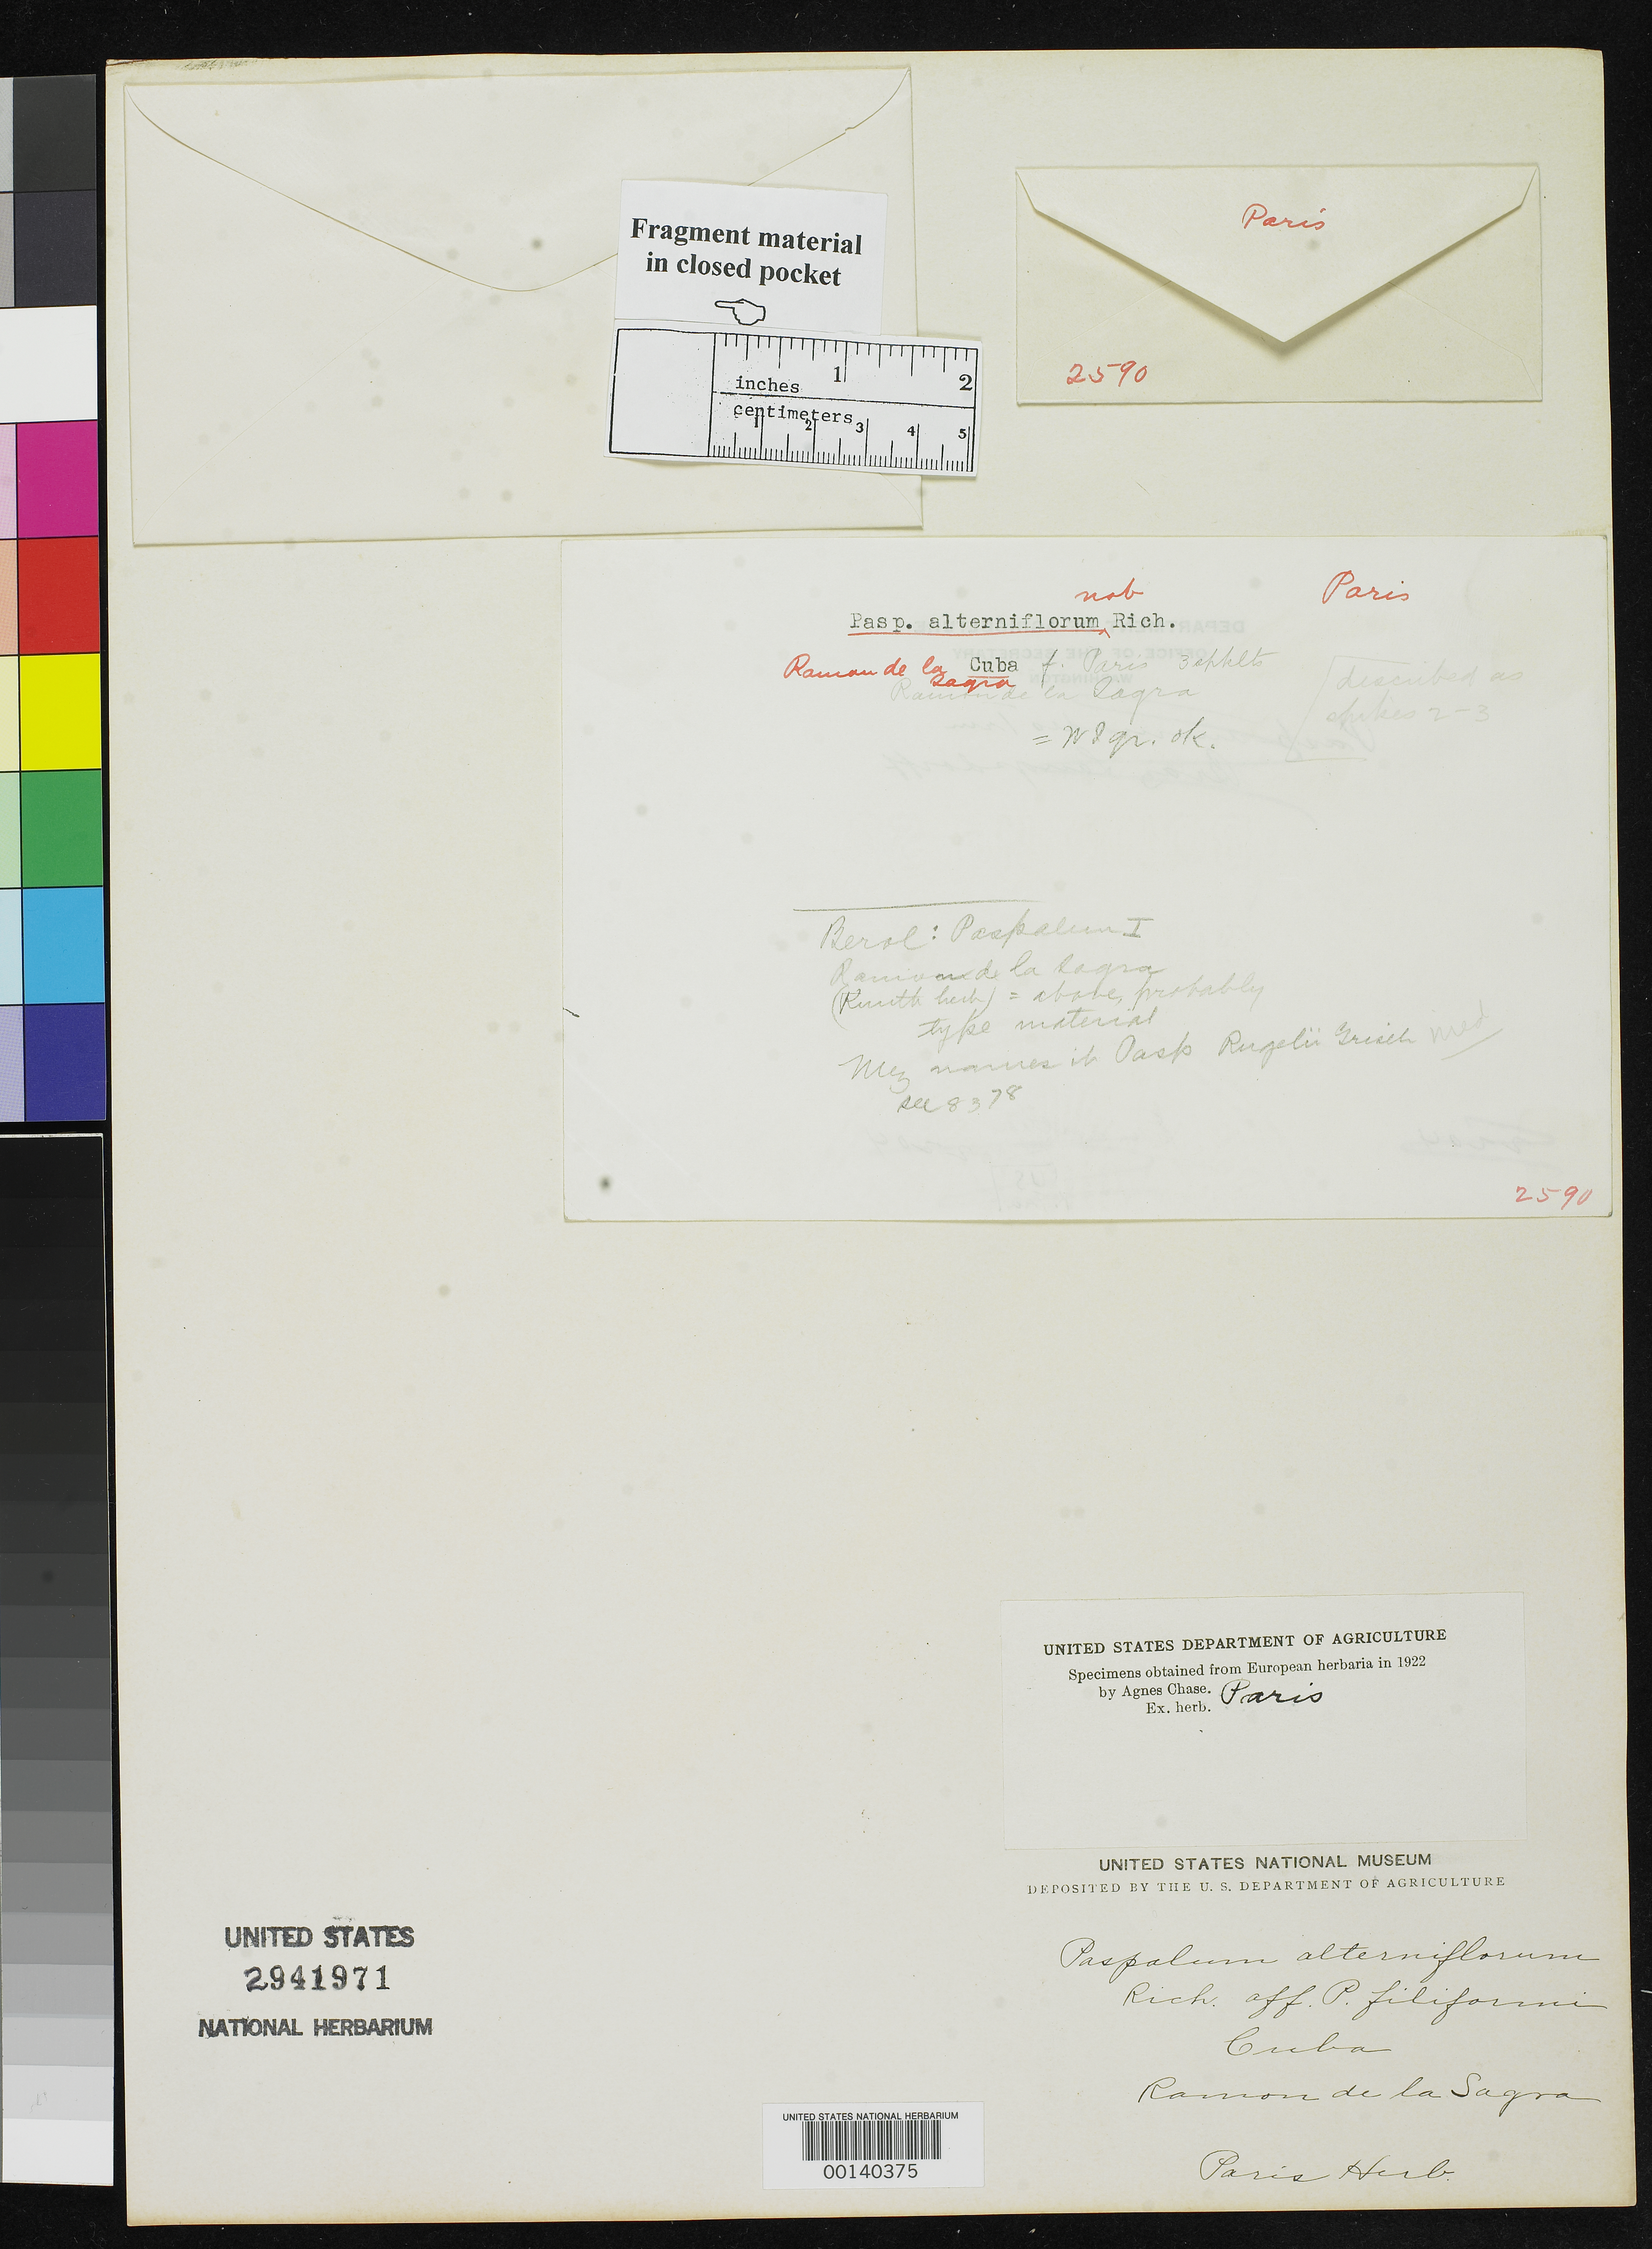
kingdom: Plantae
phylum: Tracheophyta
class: Liliopsida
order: Poales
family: Poaceae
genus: Paspalum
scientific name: Paspalum alterniflorum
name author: A. Rich. in Sagra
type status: Type Fragment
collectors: R. de la Sagra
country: Cuba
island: Greater Antilles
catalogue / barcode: US 2941971